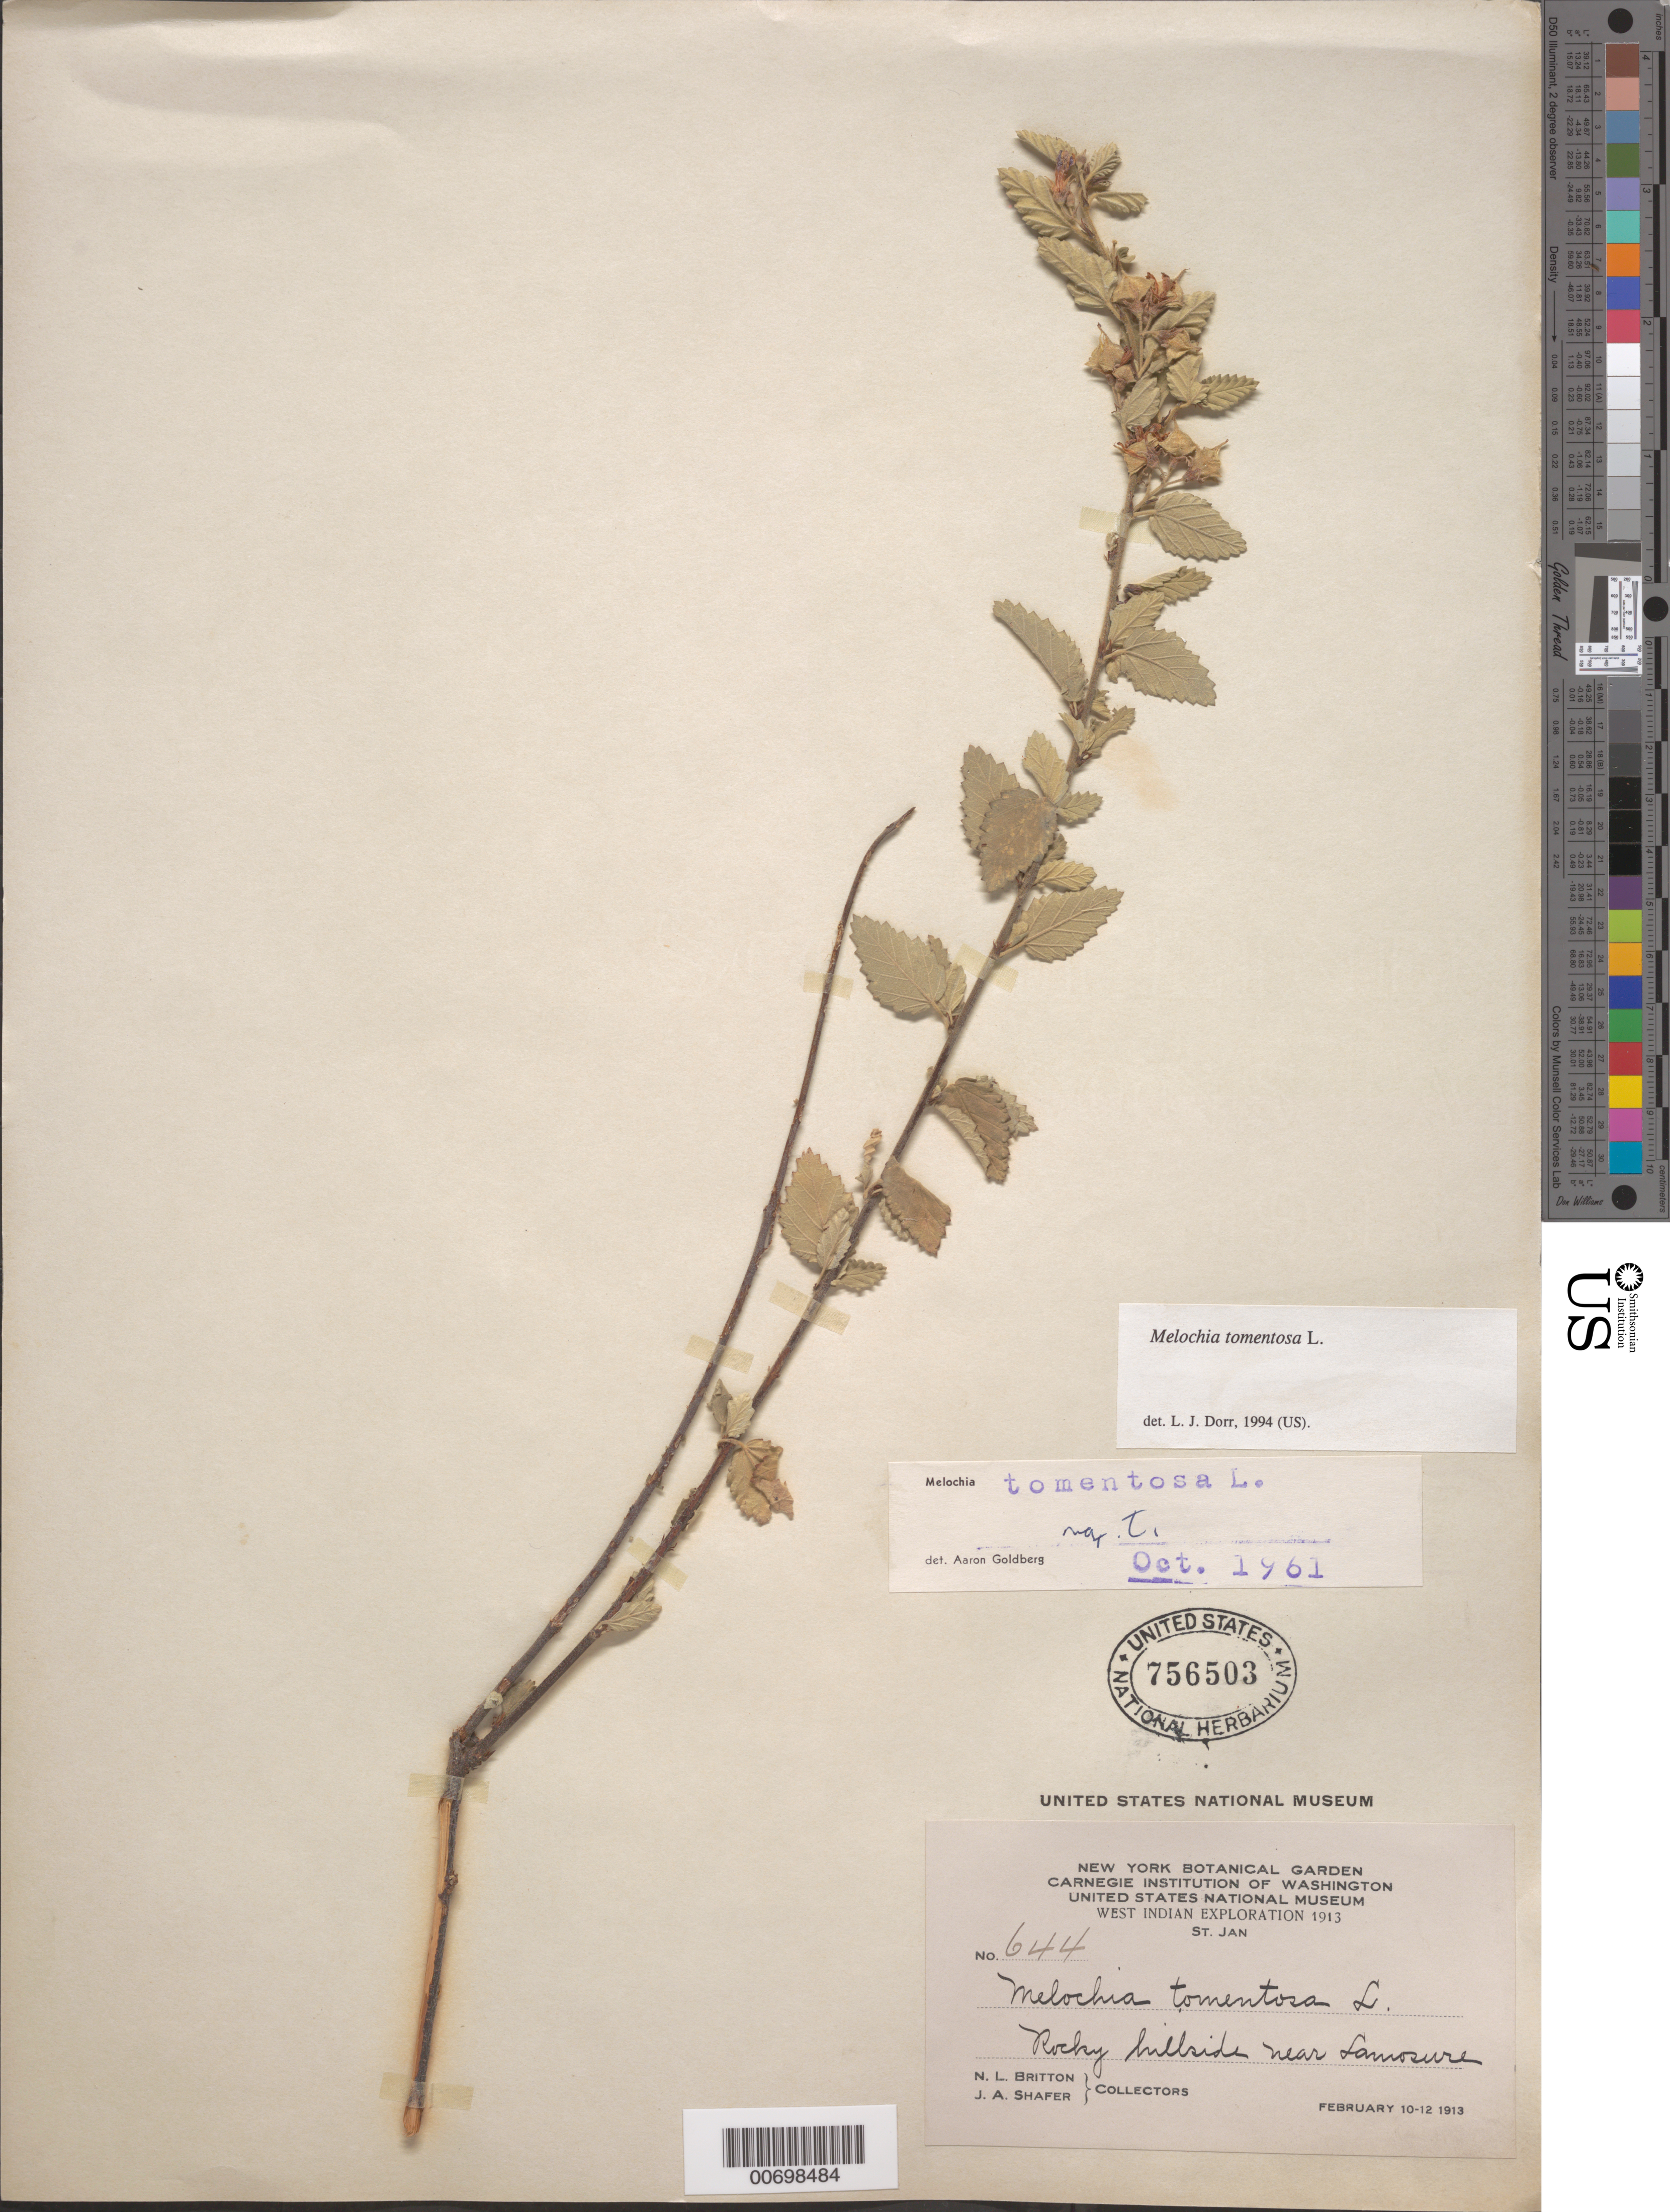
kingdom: Plantae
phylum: Tracheophyta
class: Magnoliopsida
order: Malvales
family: Malvaceae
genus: Melochia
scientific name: Melochia tomentosa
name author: L.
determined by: Dorr, L. J., (BOT), Smithsonian Institution - National Museum of Natural History (UNITED STATES)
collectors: N. Britton & J. A. Shafer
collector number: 644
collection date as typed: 10 Feb 1913 to 12 Feb 1913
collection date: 1913-02-10/1913-02-12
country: U.S. Virgin Islands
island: St. John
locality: St. John; Lameshur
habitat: Rocky hillside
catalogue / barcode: US 756503